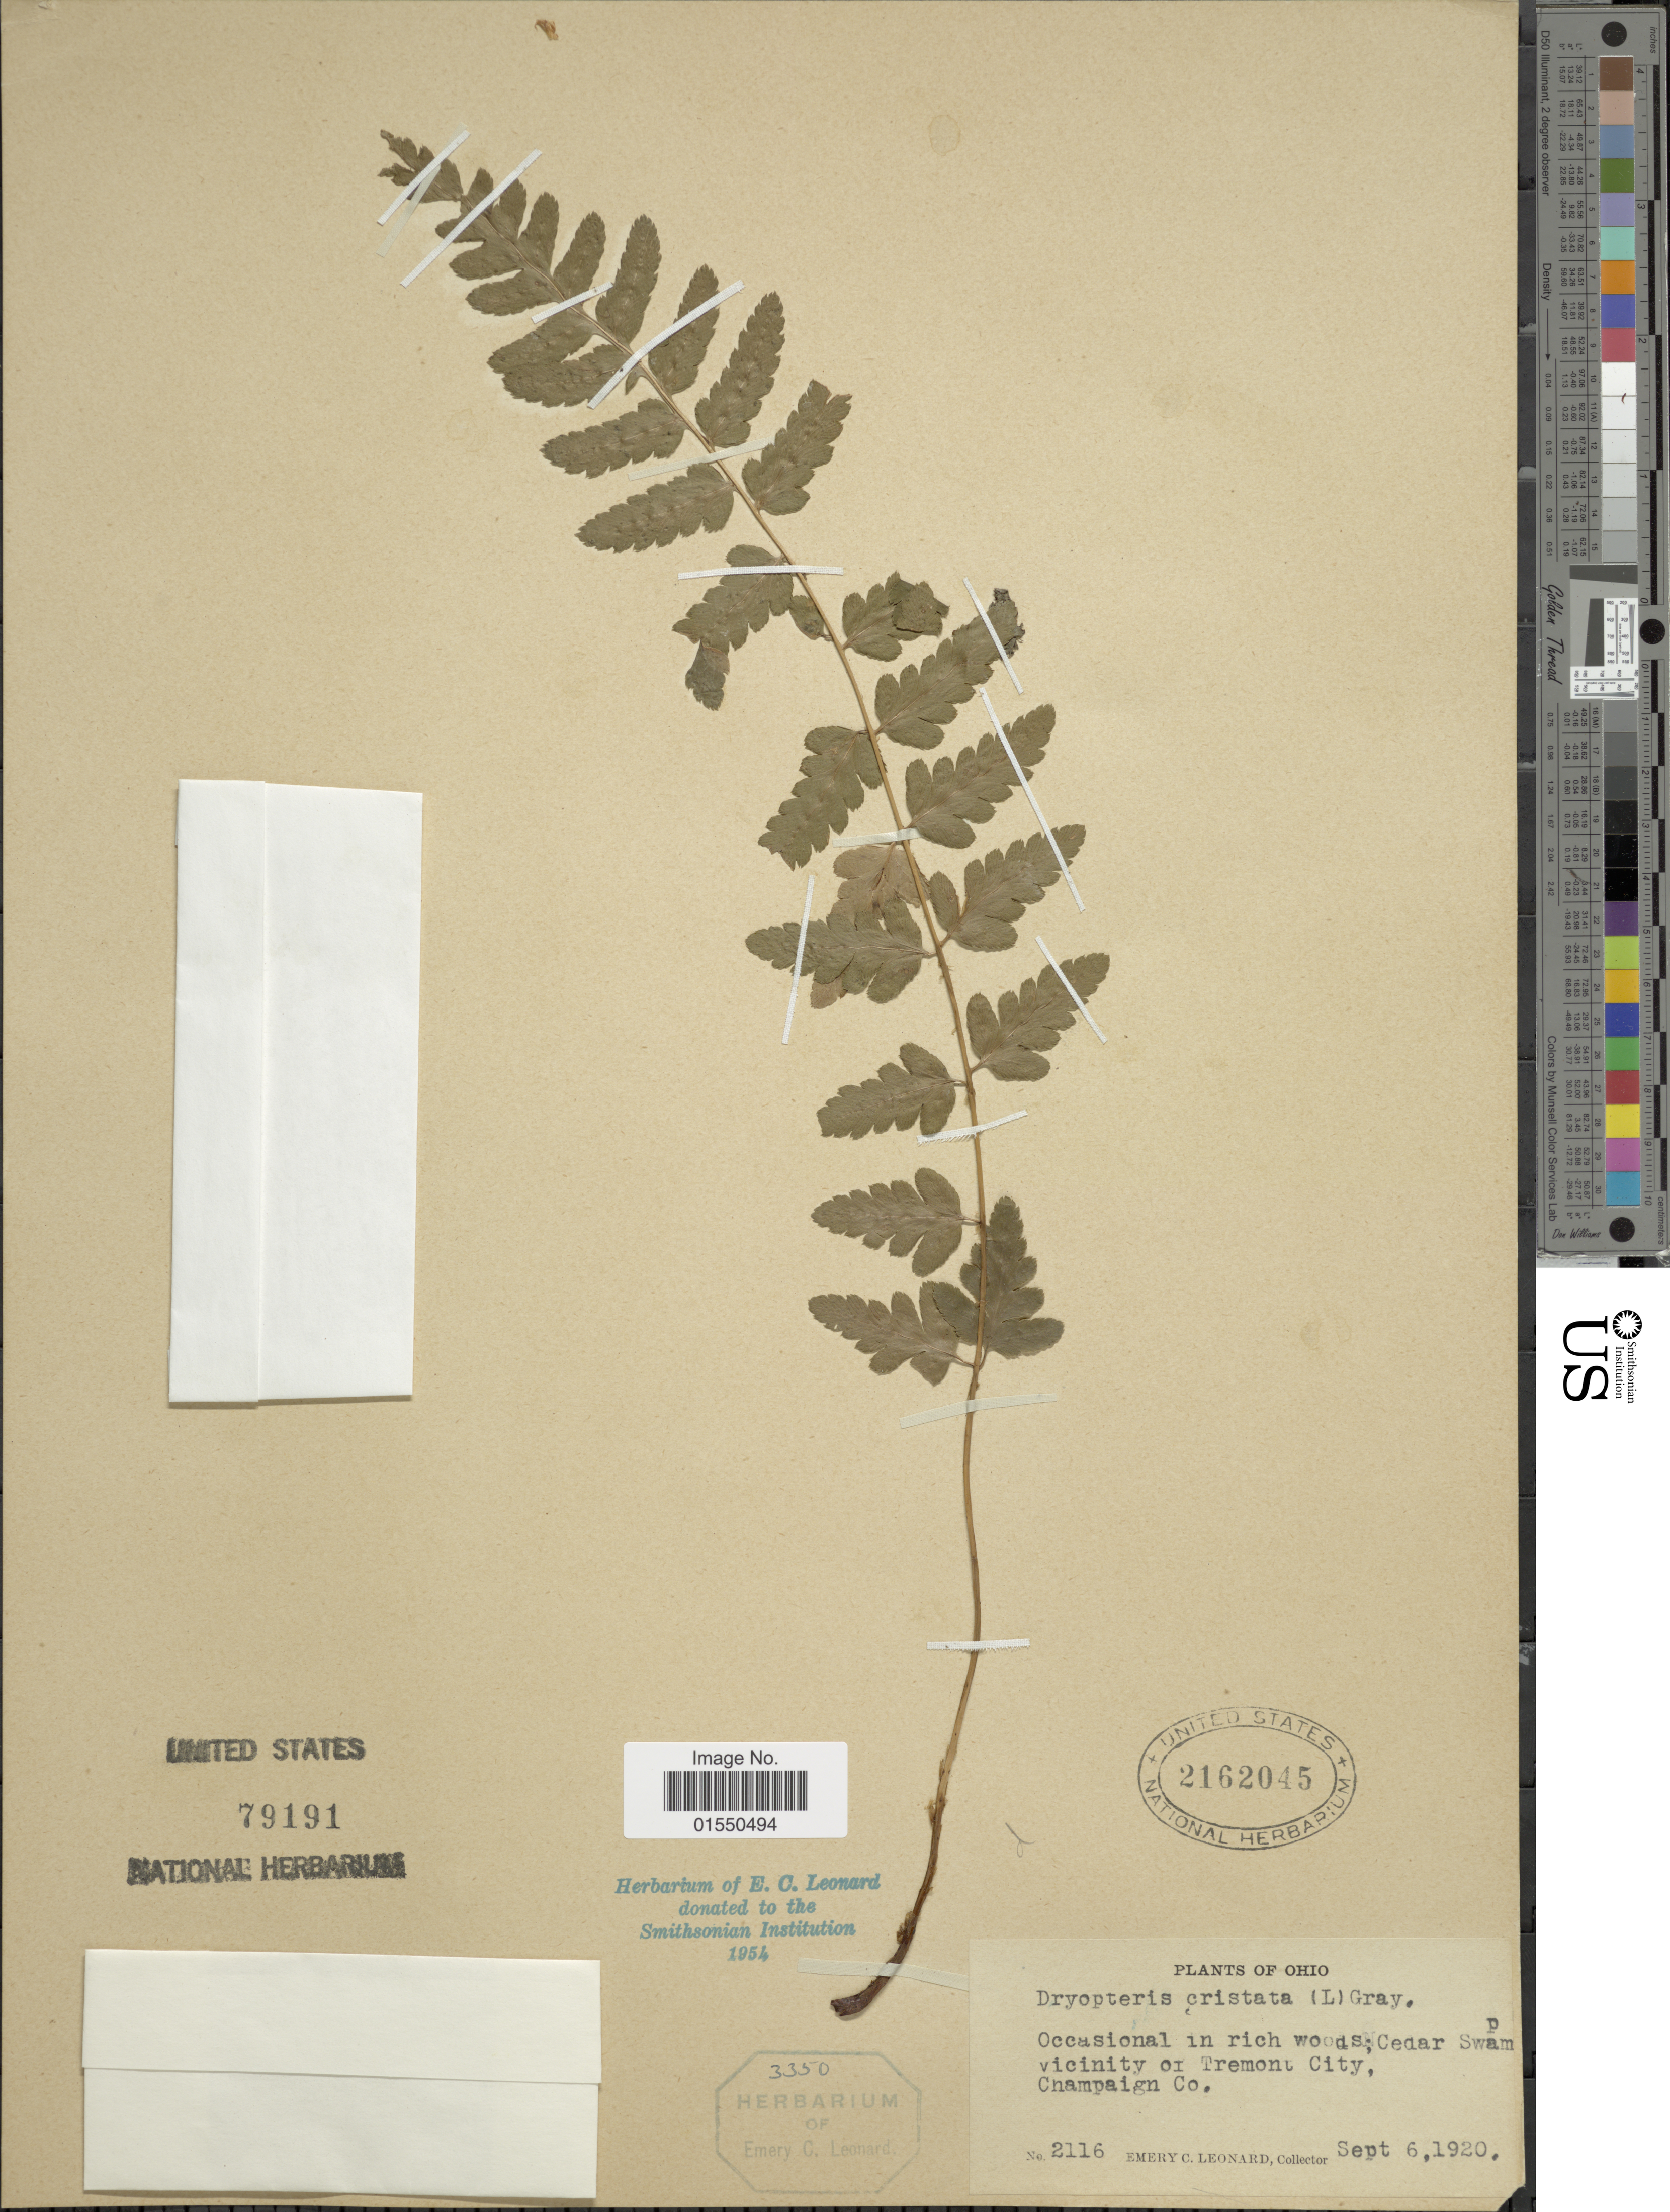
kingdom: Plantae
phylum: Tracheophyta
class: Polypodiopsida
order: Polypodiales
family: Dryopteridaceae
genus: Dryopteris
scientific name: Dryopteris cristata var. spinulosa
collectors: E. C. Leonard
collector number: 2116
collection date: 1920-09-06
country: United States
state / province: Ohio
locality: Occasional in rich woods; Cedar Swamp vicinity of Tremont City, Champaign Co.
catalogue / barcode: US 2162045